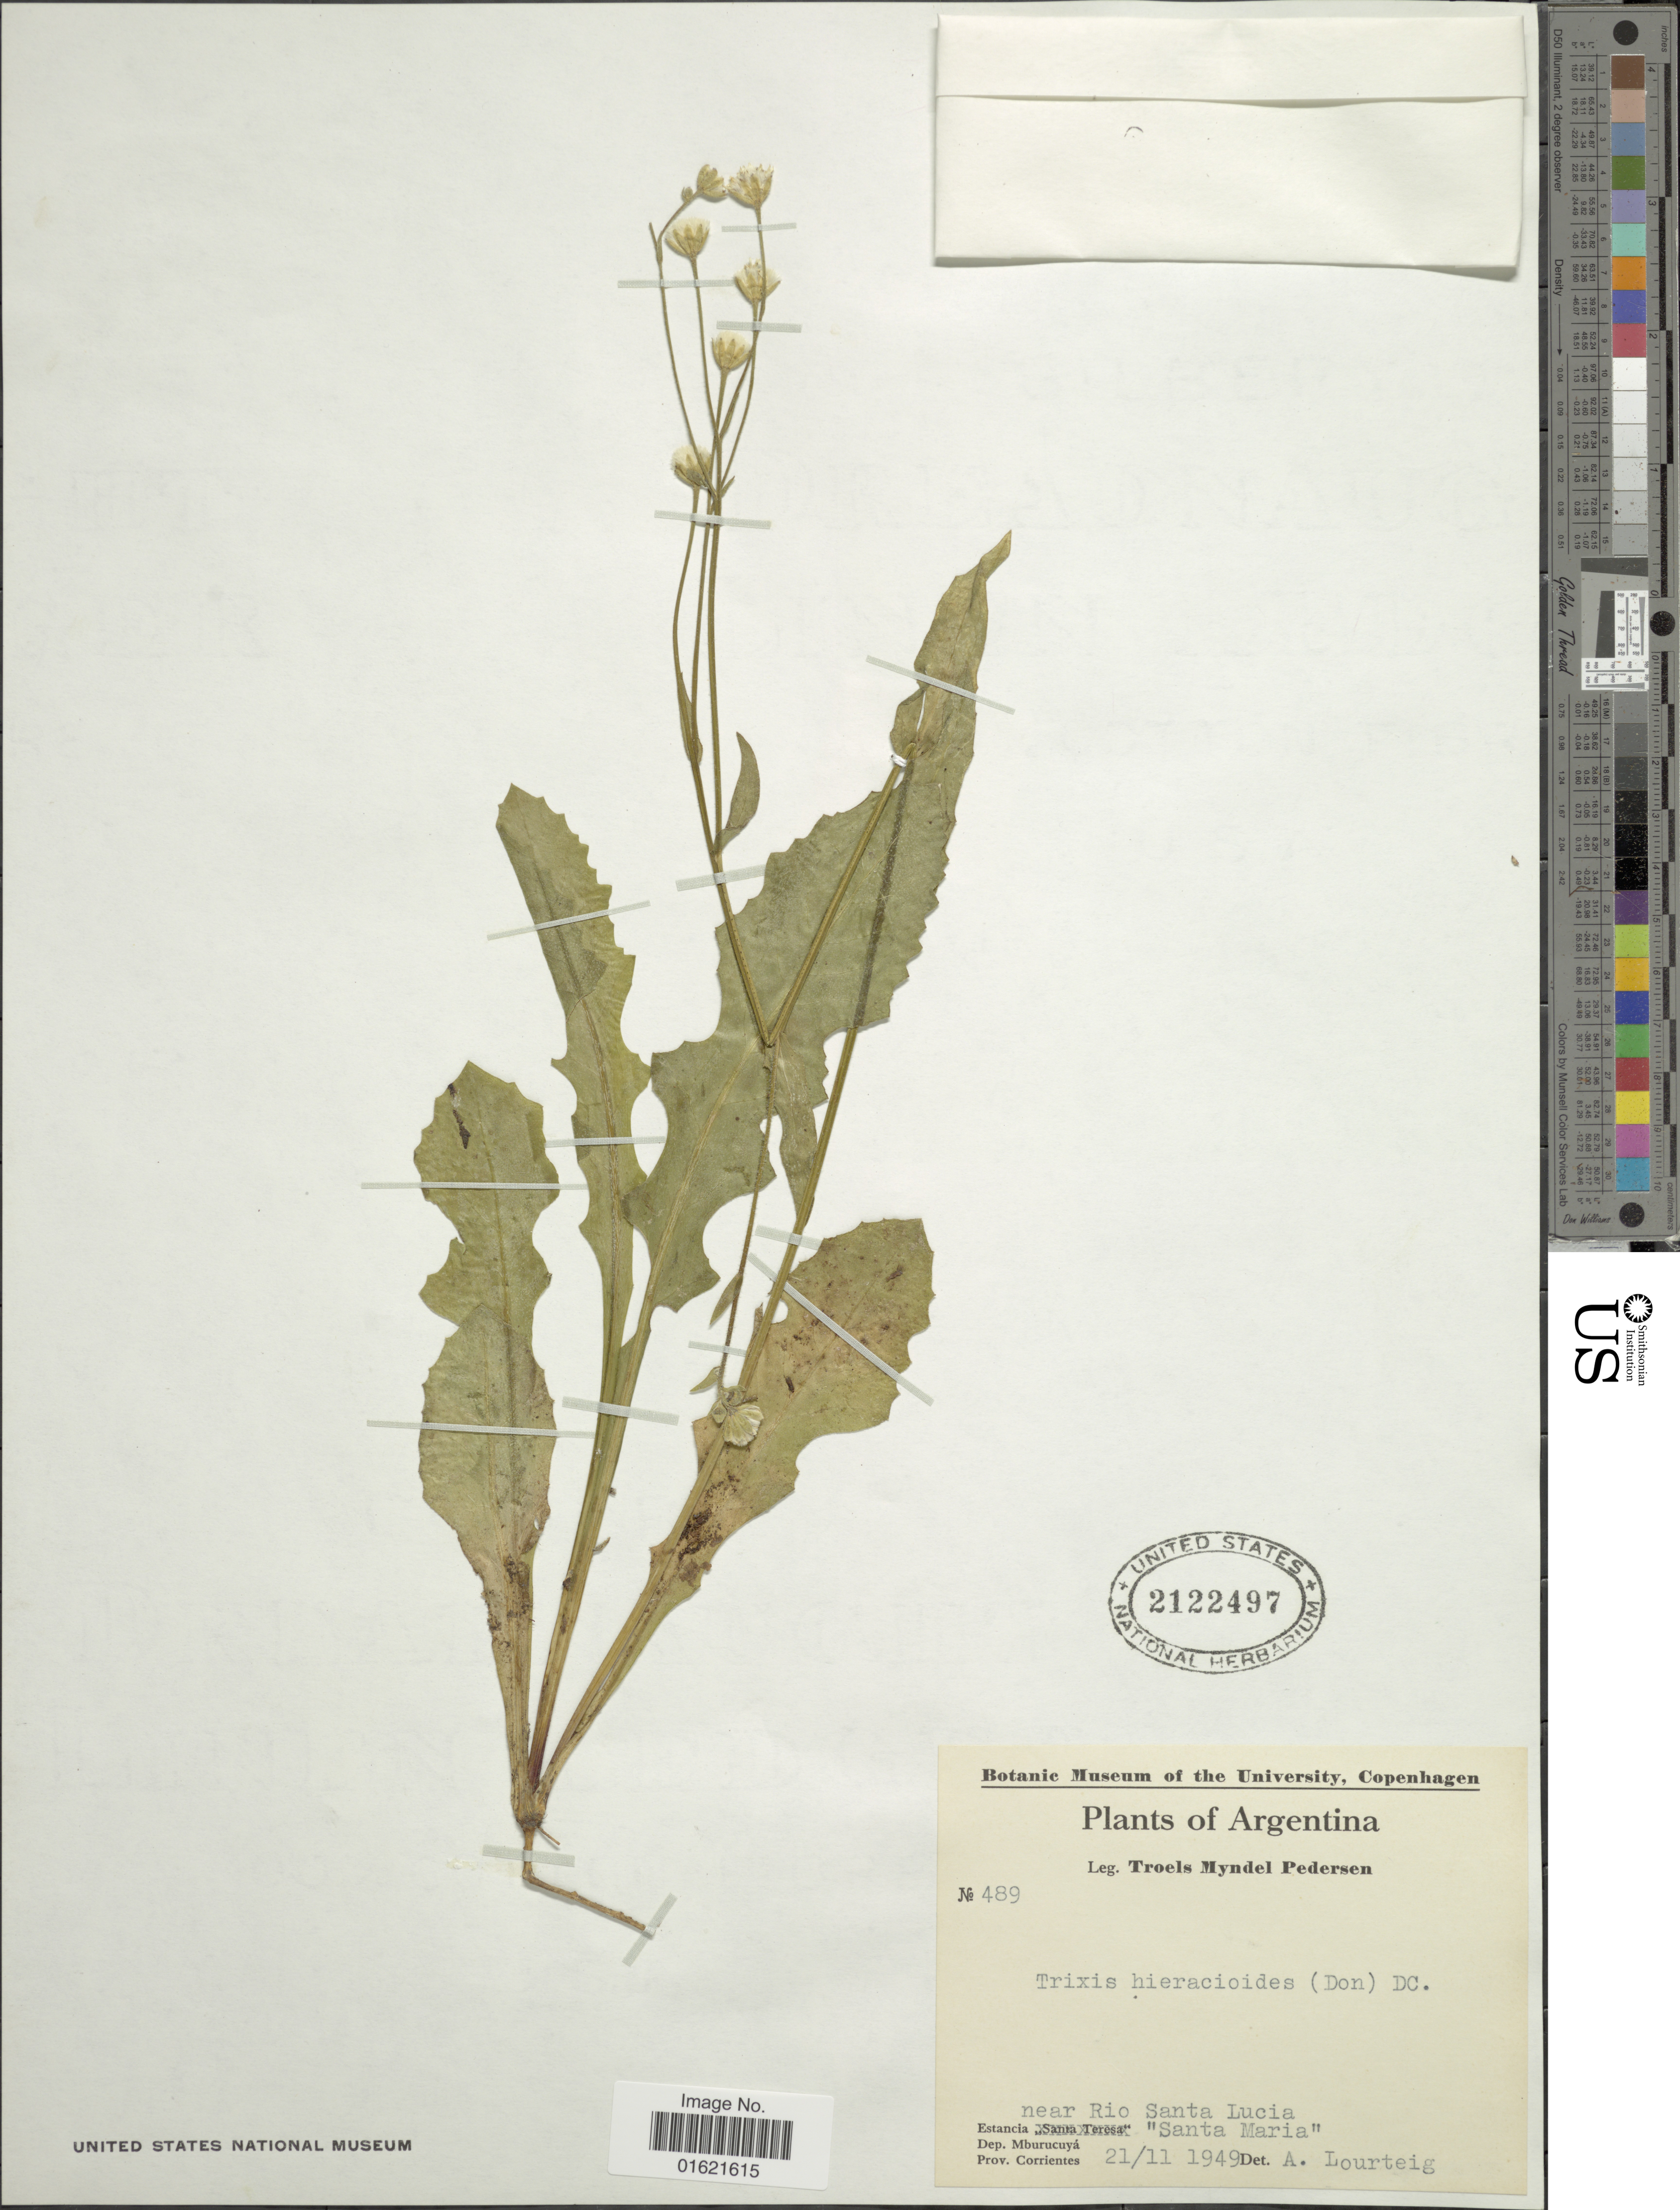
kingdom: Plantae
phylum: Tracheophyta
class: Magnoliopsida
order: Asterales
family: Asteraceae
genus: Holocheilus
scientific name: Holocheilus illustris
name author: (Vell.) Cabrera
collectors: T. Pederson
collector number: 489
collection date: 1949-11-21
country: Argentina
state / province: Corrientes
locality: Near Rio Santa Lucia. Estancia Santa Maria, Dep. Mburucuya, Prov. Corrientes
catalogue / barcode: US 2122497